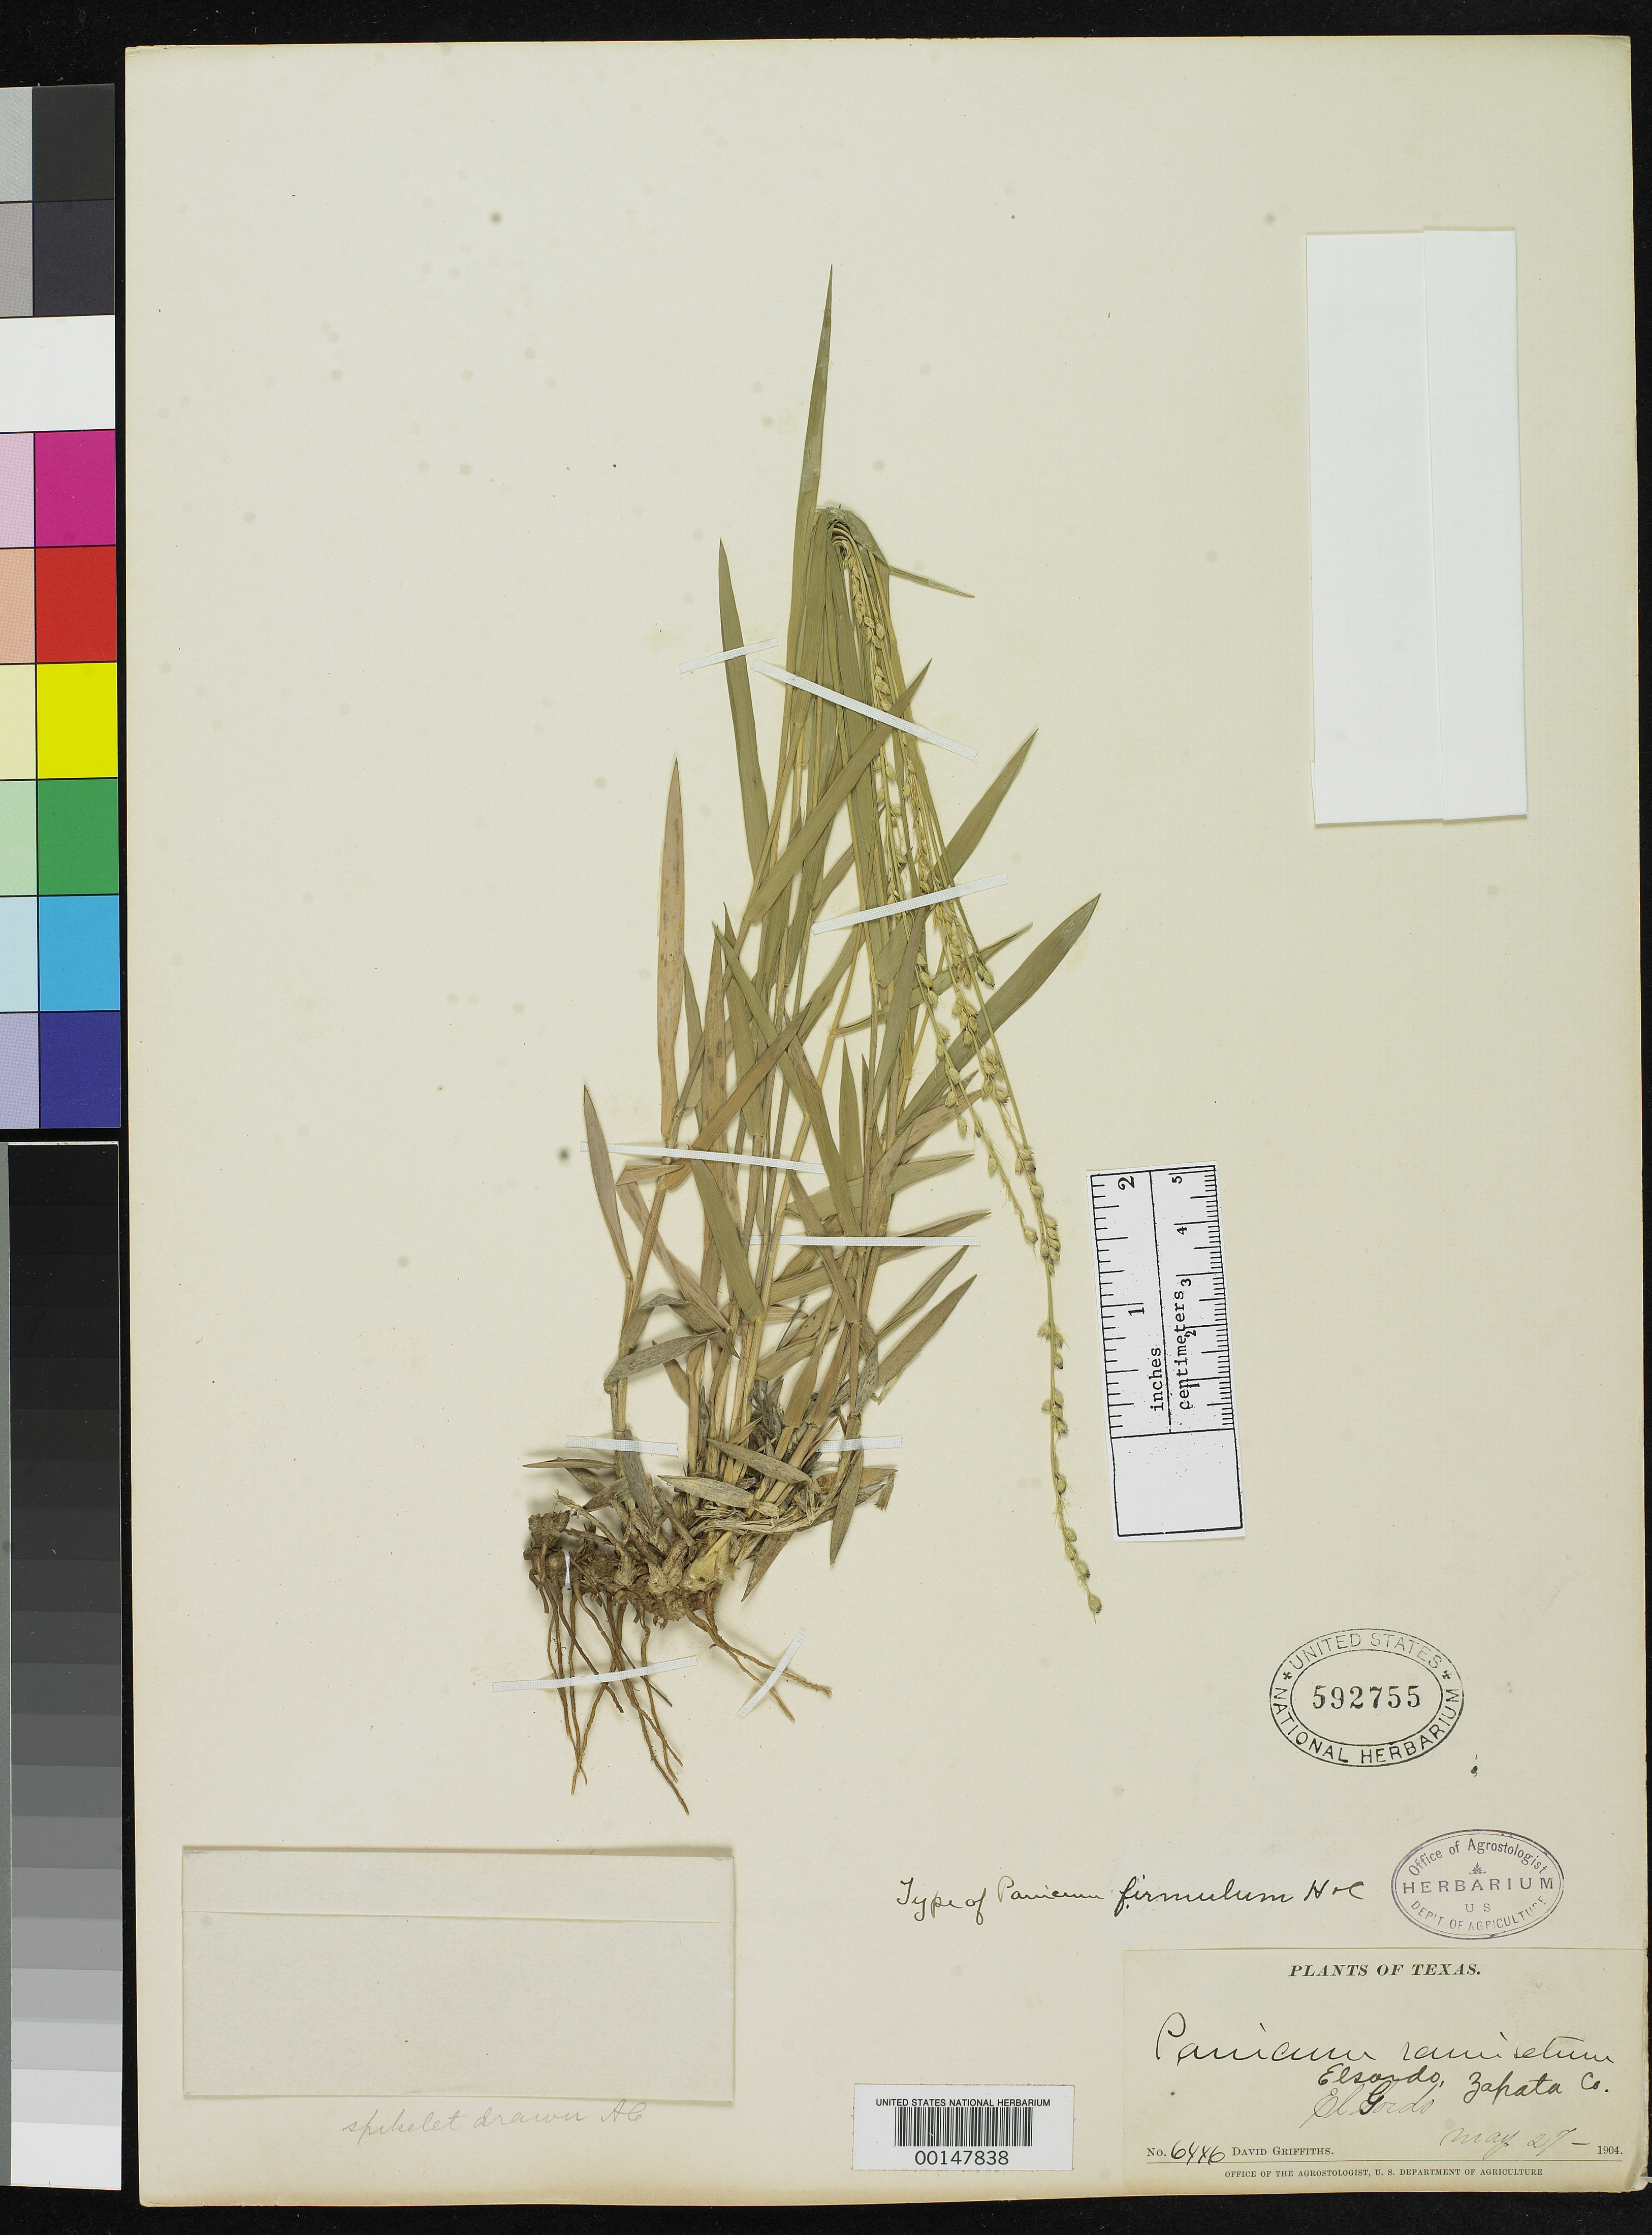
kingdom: Plantae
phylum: Tracheophyta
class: Liliopsida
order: Poales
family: Poaceae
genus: Panicum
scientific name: Panicum firmulum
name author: Hitchc. & Chase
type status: Holotype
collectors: D. Griffiths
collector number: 6446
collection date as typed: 27 May 1904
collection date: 1904-05-27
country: United States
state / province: Texas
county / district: Zapata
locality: Elsardo El Gordo.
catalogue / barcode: US 592755